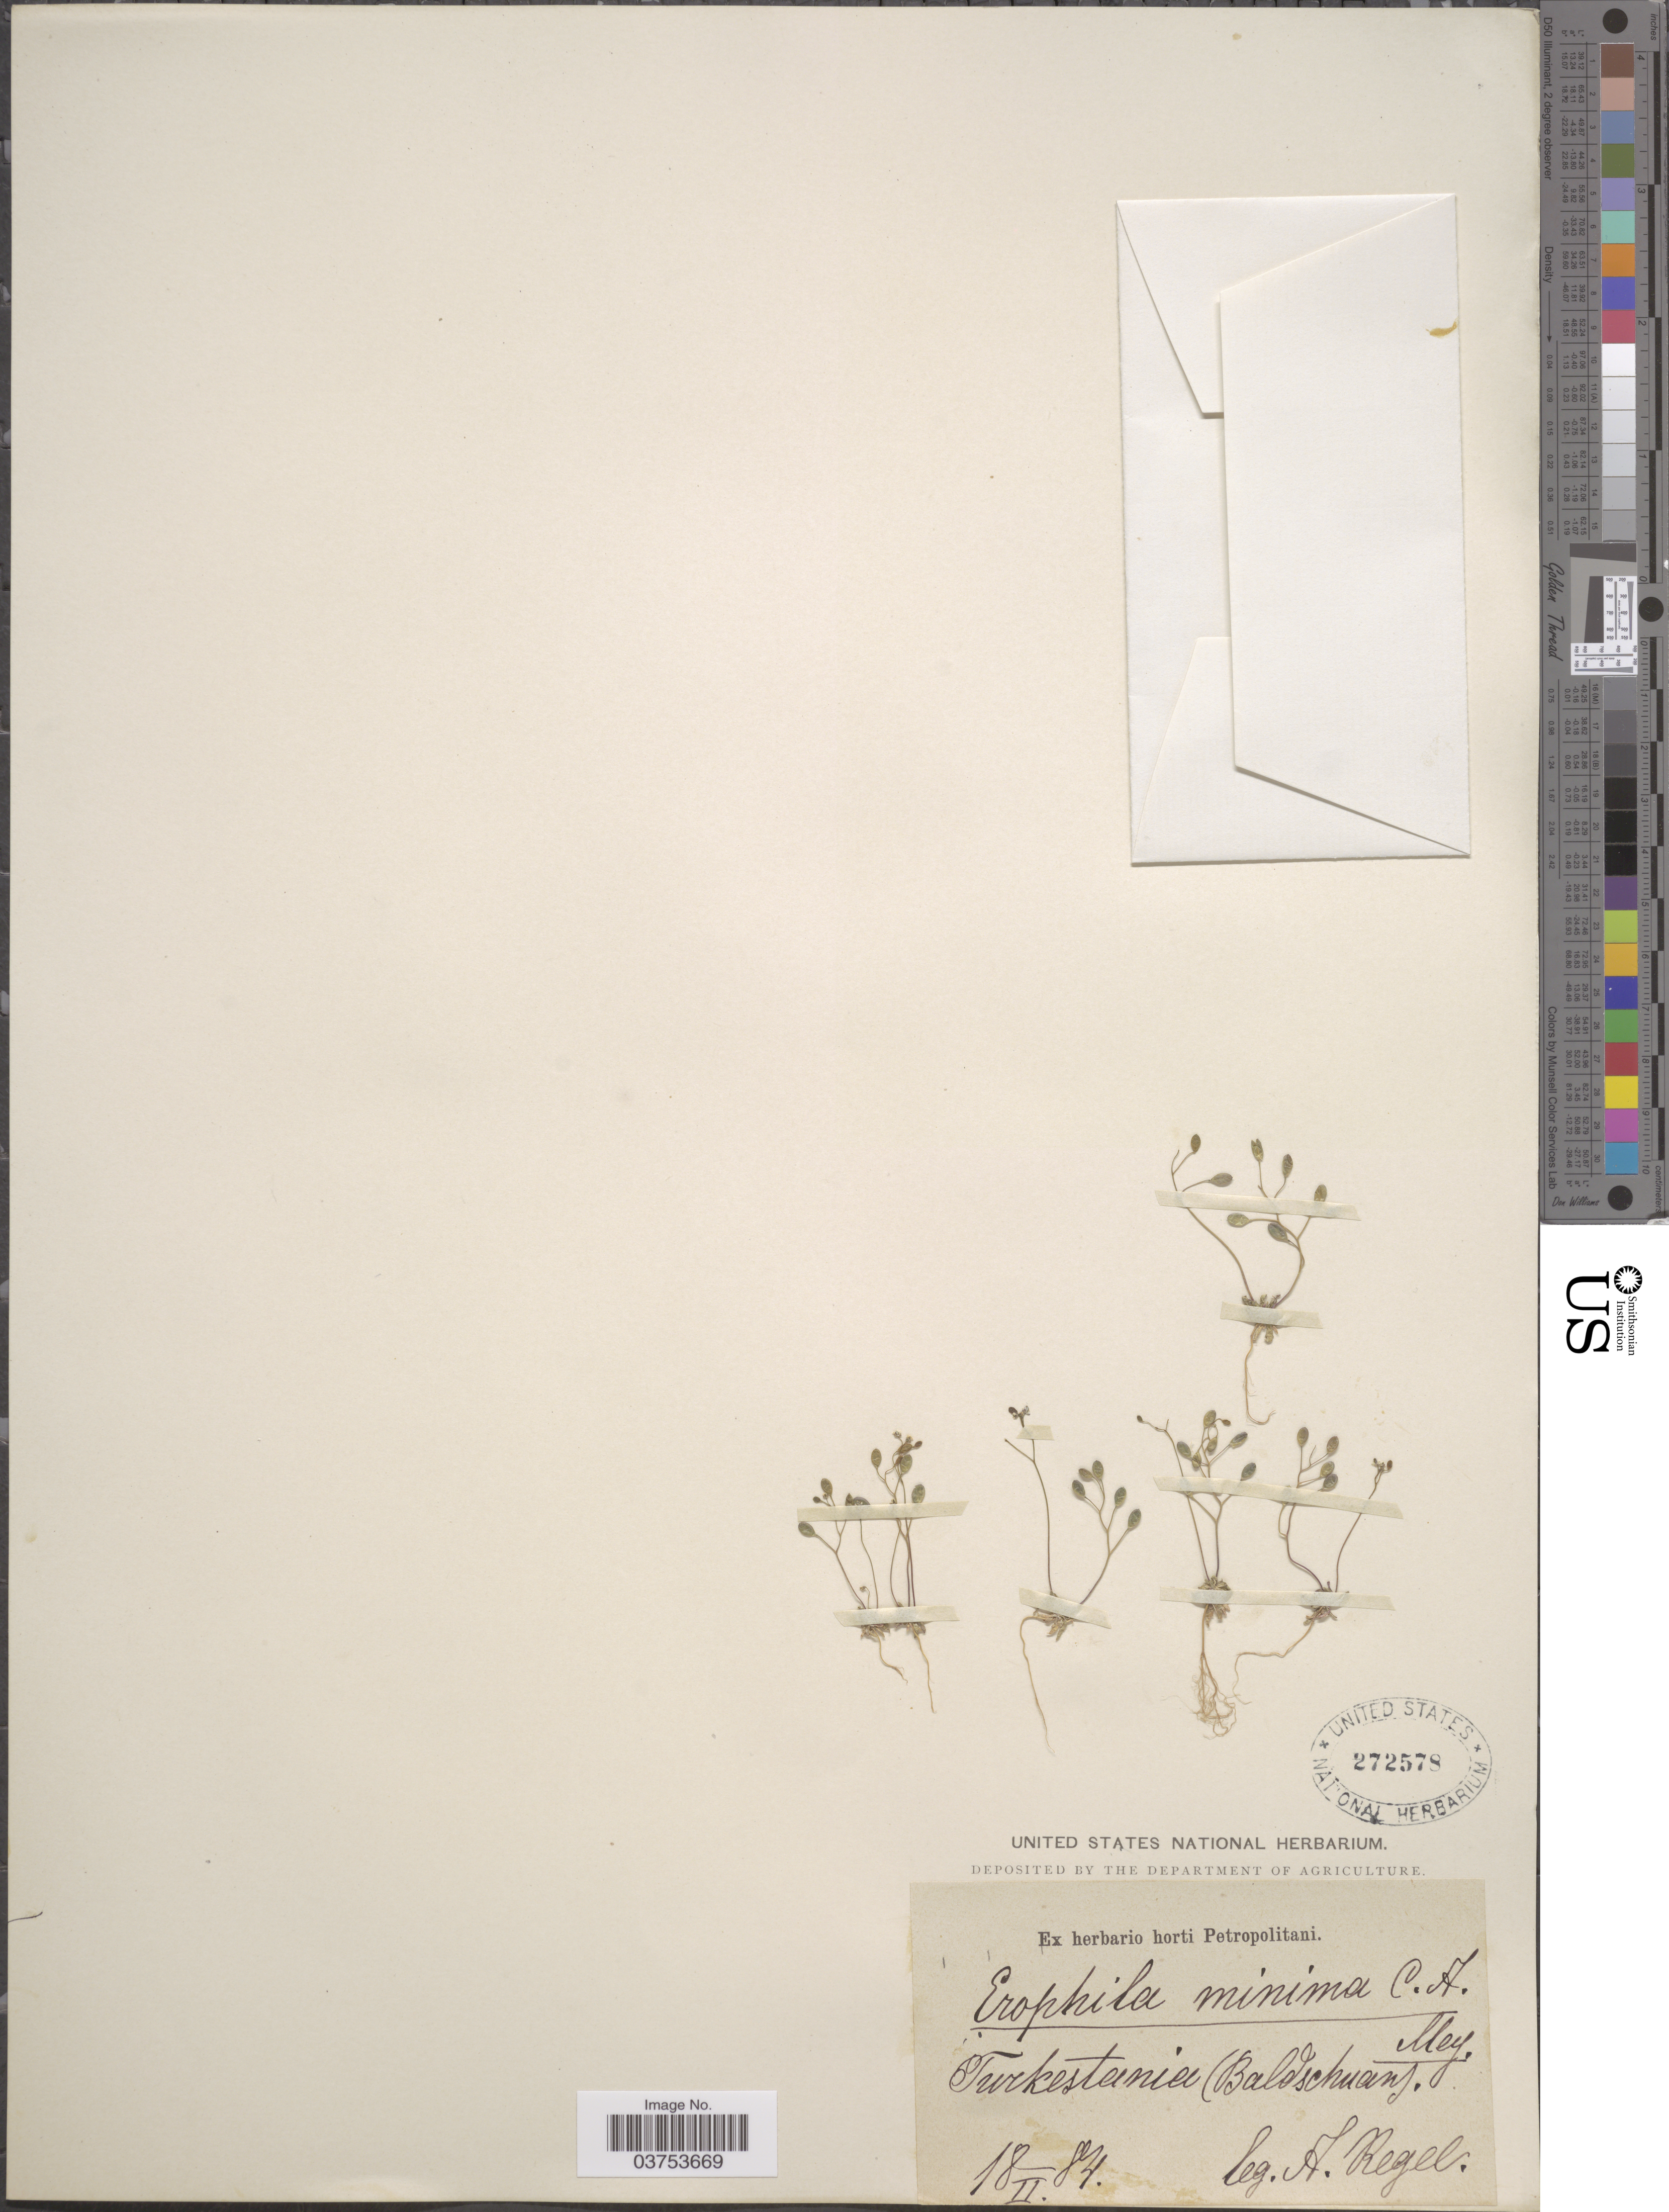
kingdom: Plantae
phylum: Tracheophyta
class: Magnoliopsida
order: Brassicales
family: Brassicaceae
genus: Erophila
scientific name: Erophila minima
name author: C.A. Mey.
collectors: A. Regel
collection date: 1884-02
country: Tajikistan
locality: Turkestania (Baldschuan).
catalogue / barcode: US 272578